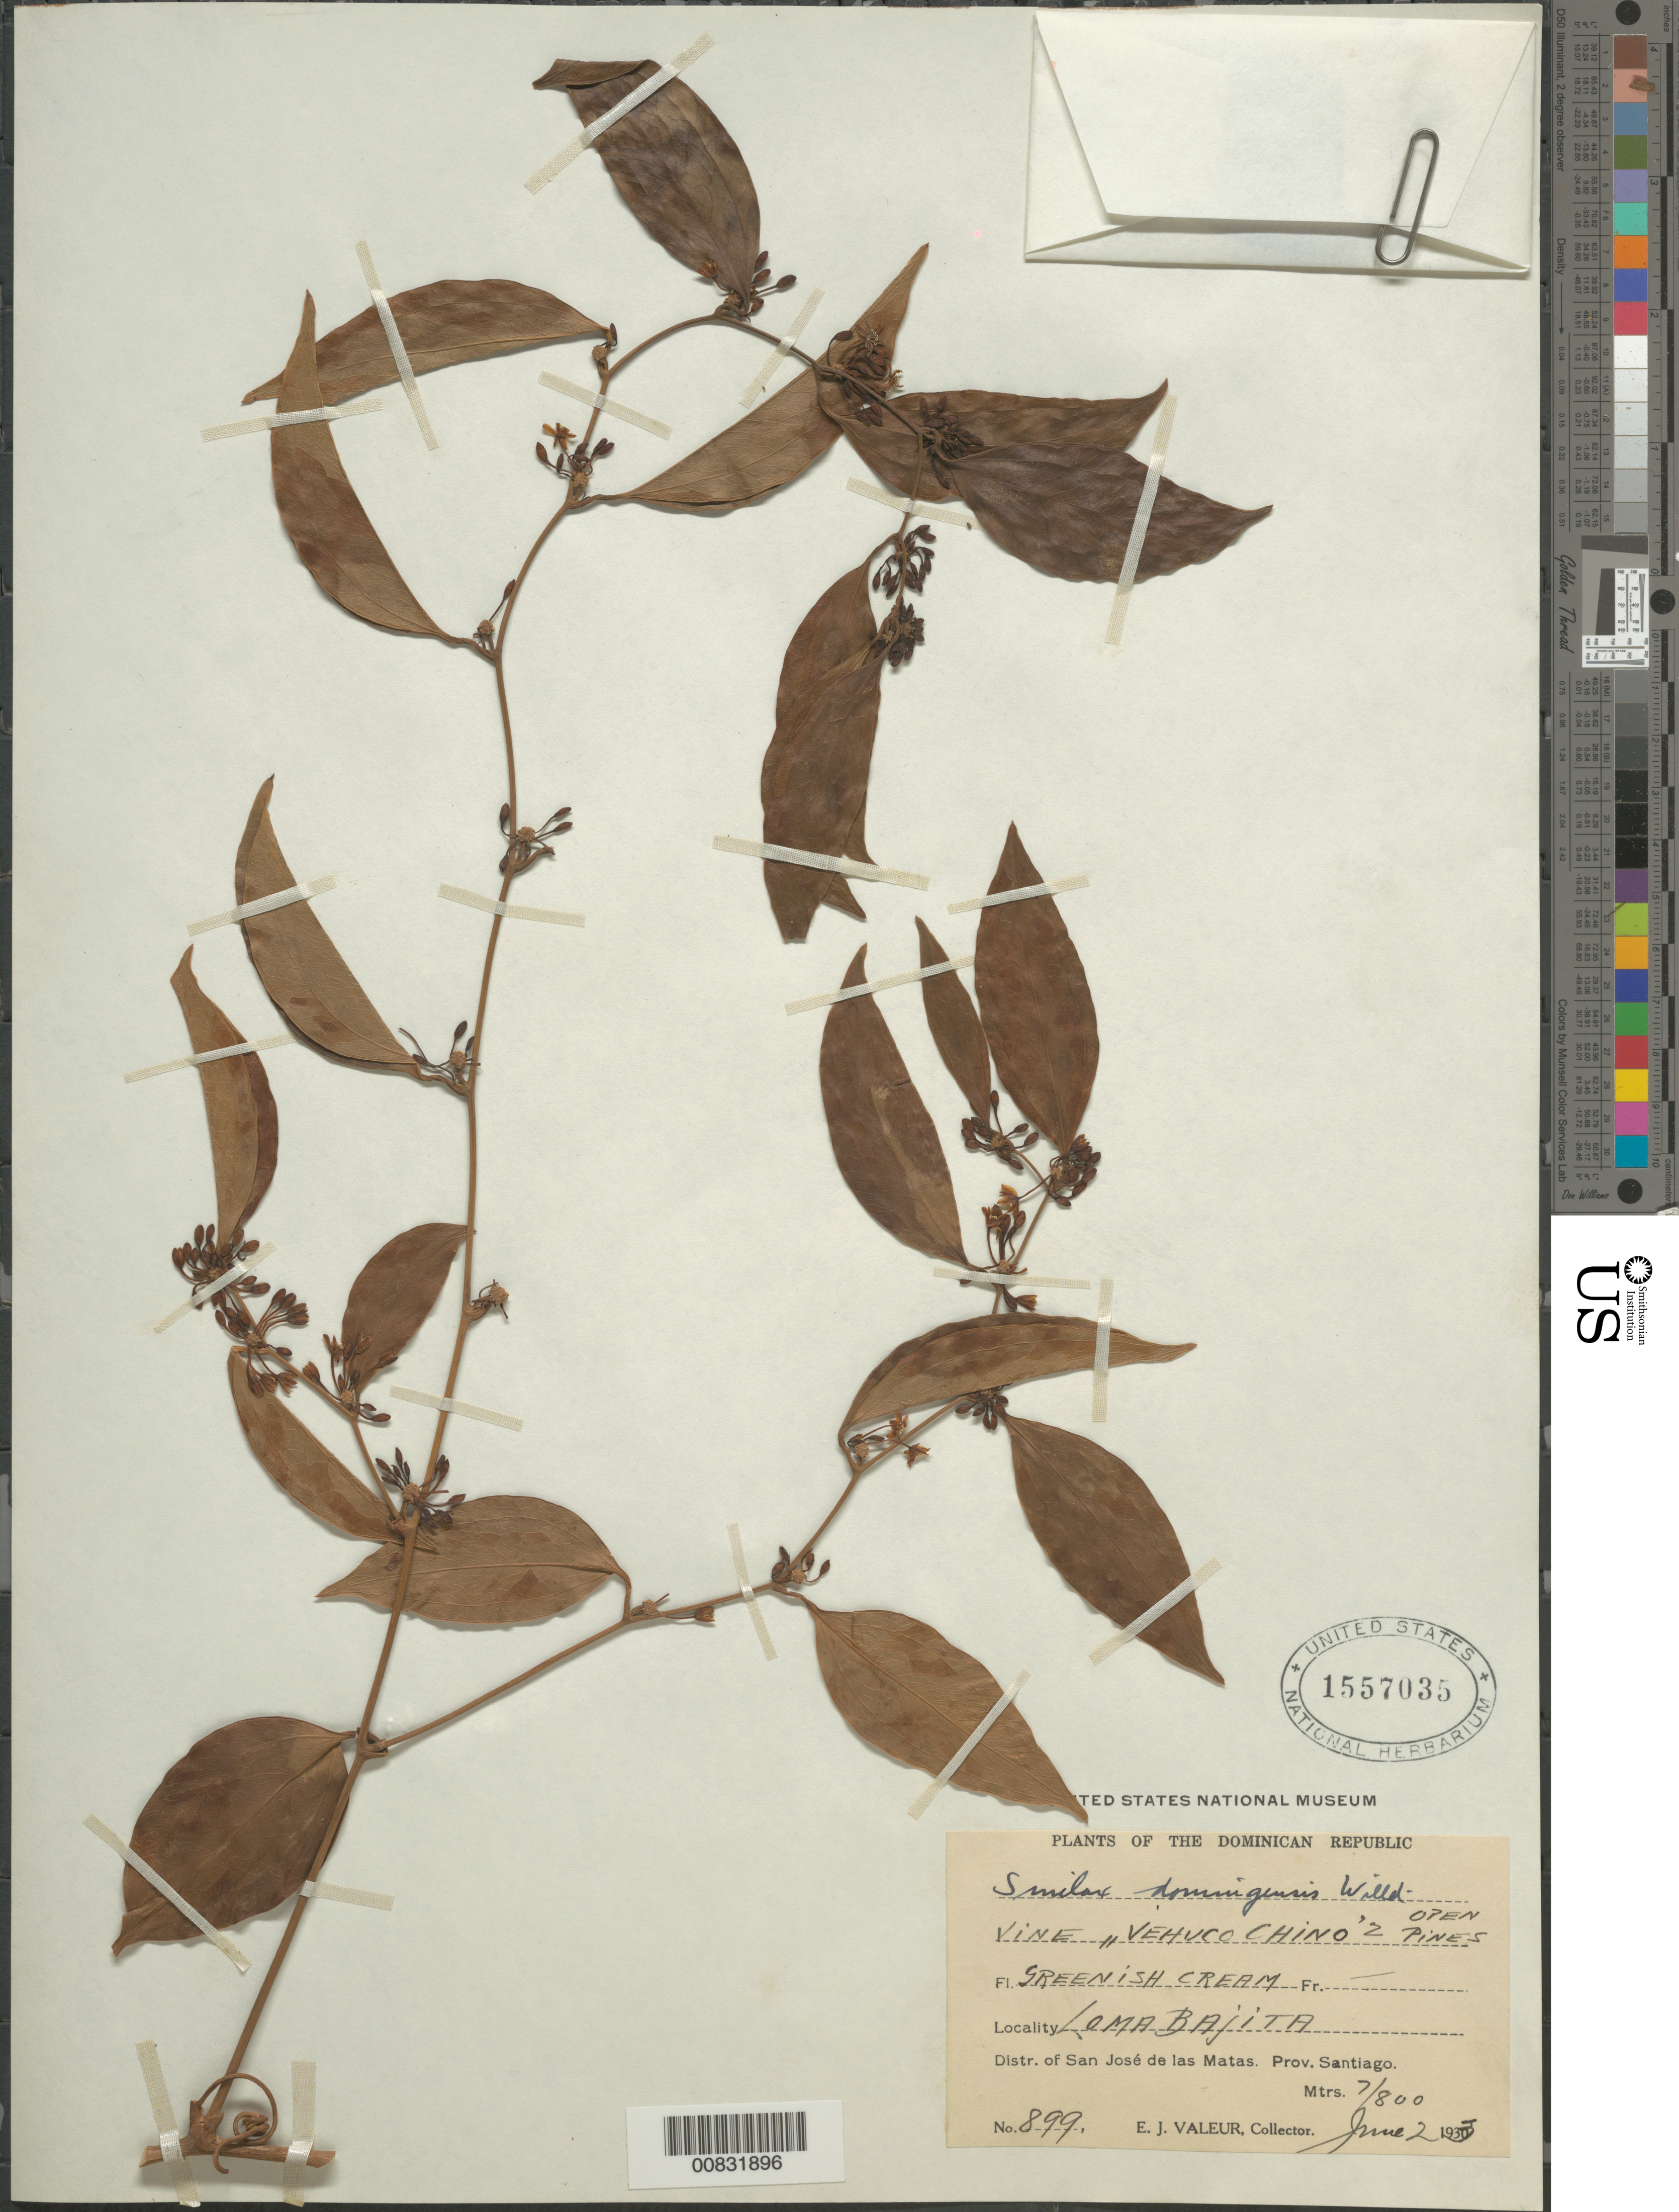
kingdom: Plantae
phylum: Tracheophyta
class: Liliopsida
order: Liliales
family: Smilacaceae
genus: Smilax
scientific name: Smilax domingensis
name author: Willd.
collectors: E. Valeur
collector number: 899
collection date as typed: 02 Jun 1933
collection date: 1933-06-02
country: Dominican Republic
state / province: Santiago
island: Hispaniola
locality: Distr. of San José de las Matas. Loma Bajita.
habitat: Open Pines.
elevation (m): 700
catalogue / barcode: US 1557035